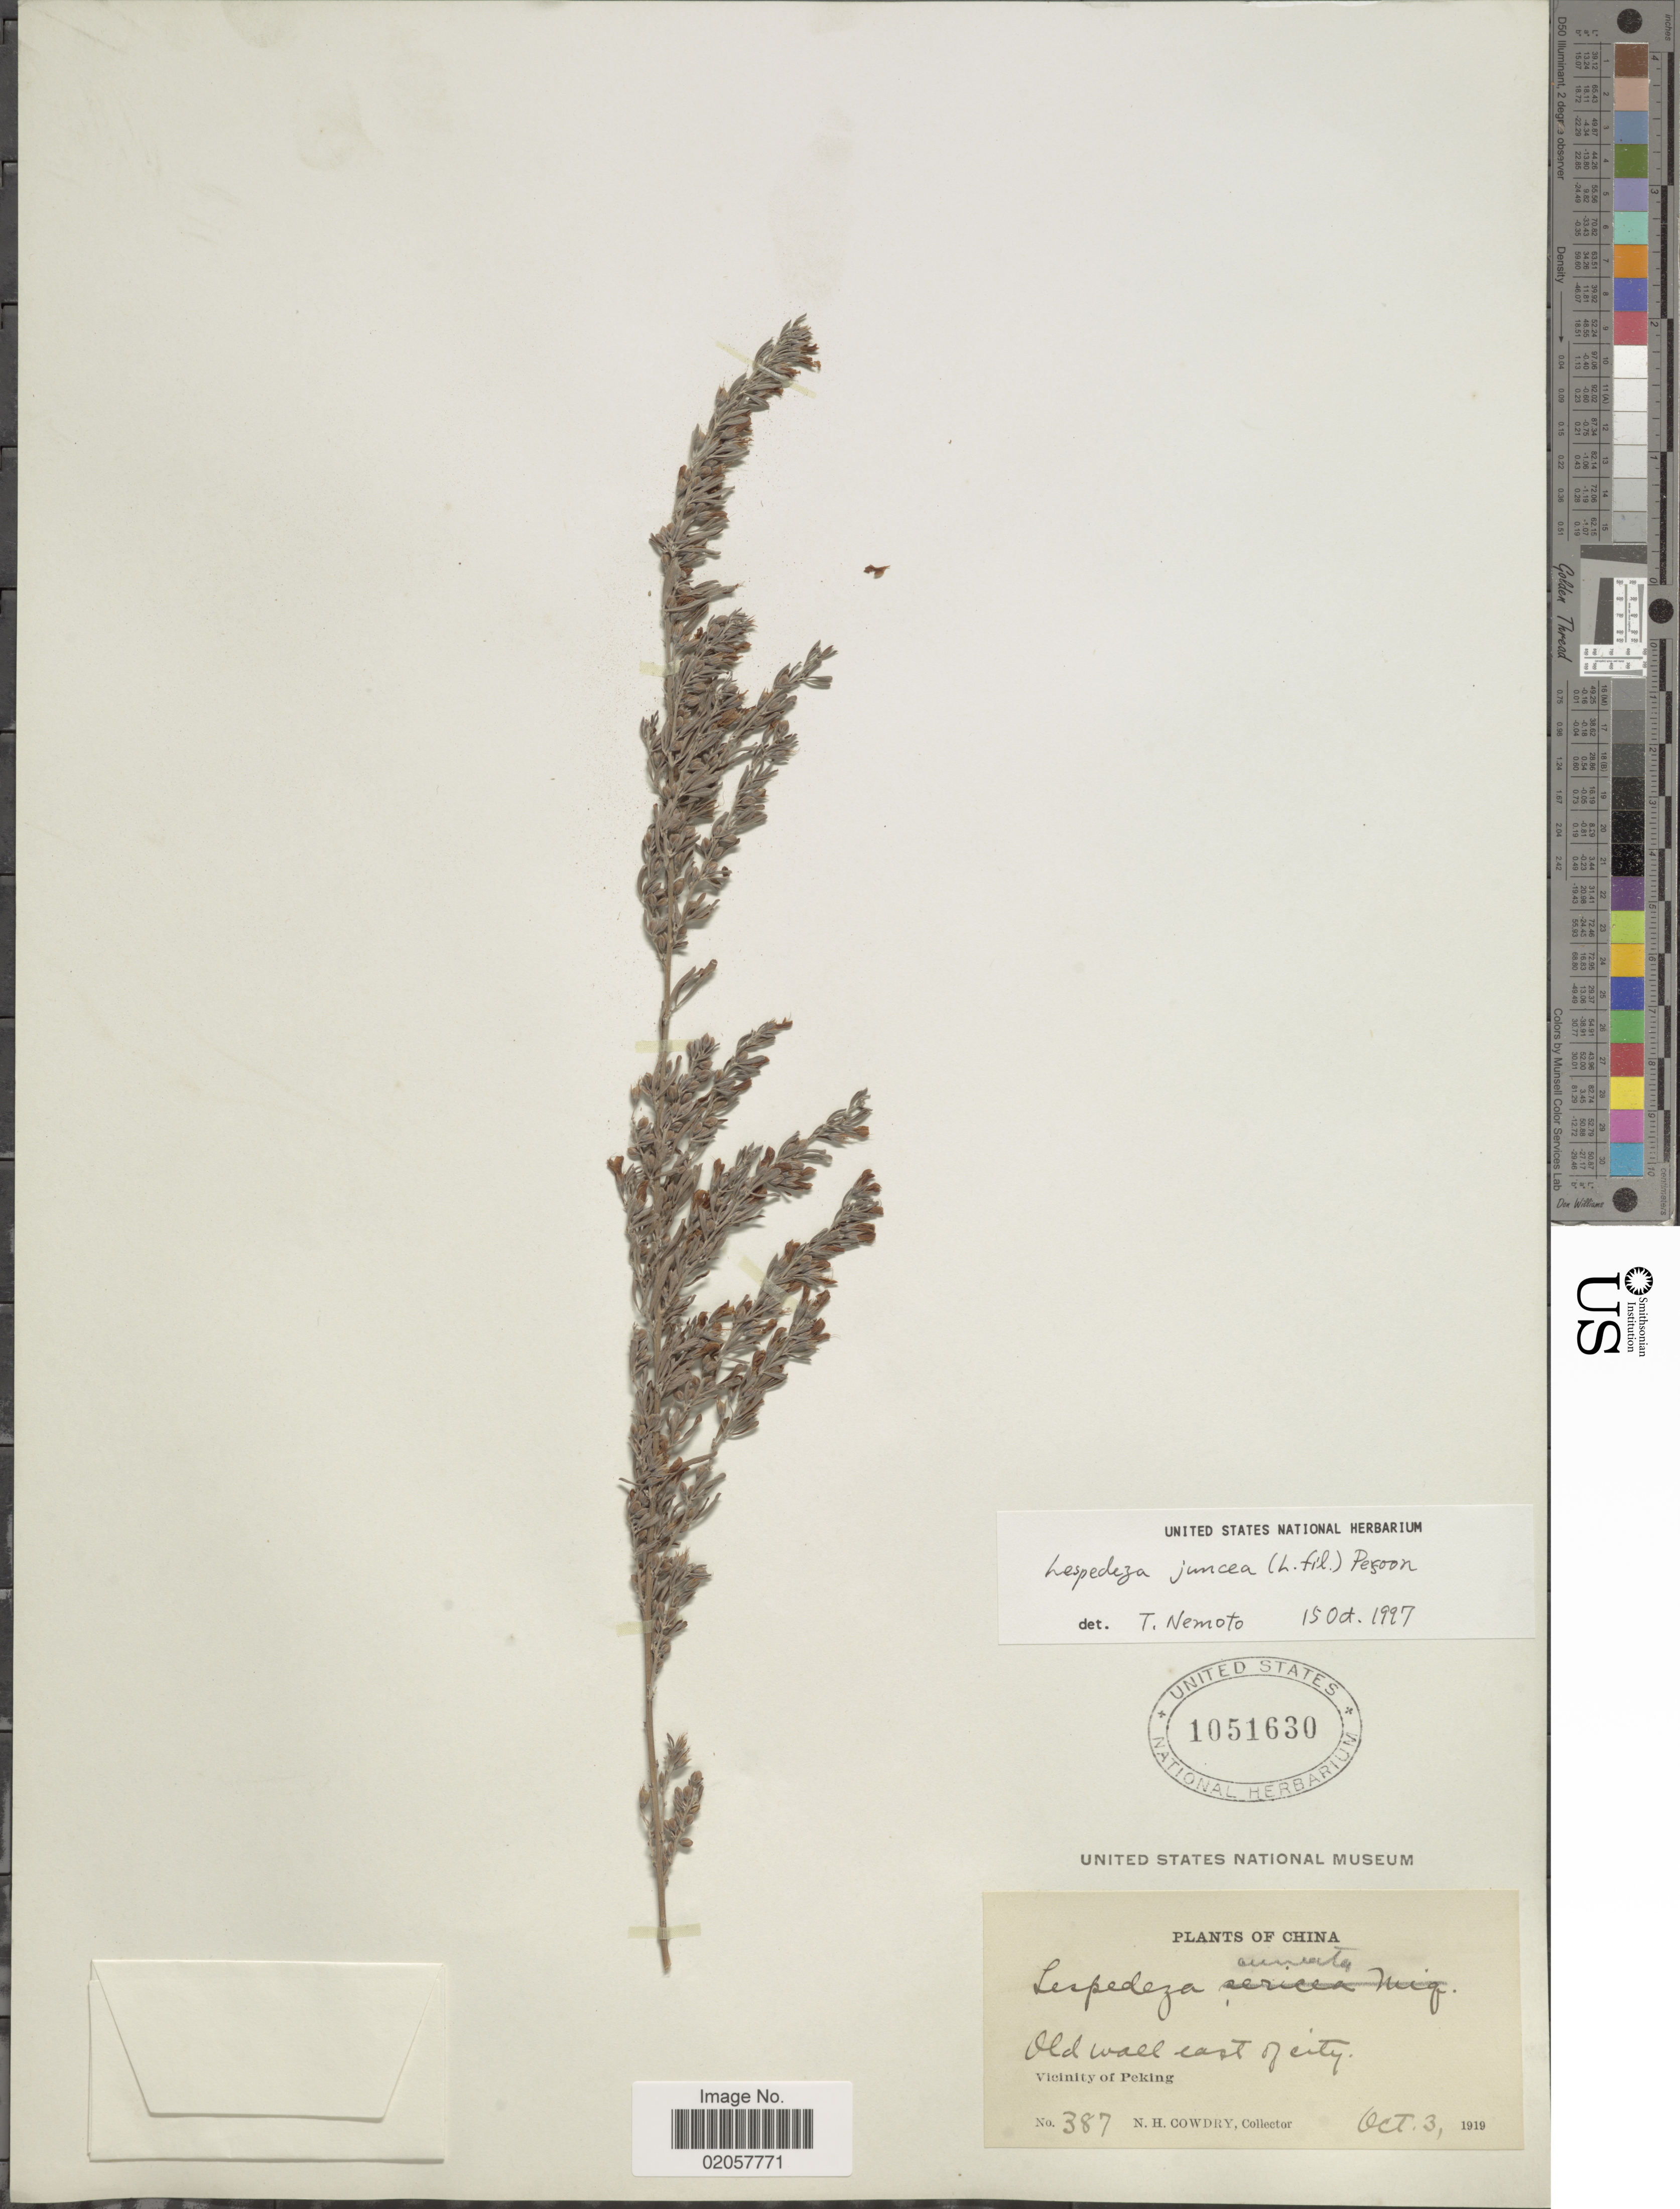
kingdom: Plantae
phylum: Tracheophyta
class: Magnoliopsida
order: Fabales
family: Fabaceae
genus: Lespedeza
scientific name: Lespedeza juncea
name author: (L. f.) Pers.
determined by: Nemoto, T.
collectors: N. H. Cowdry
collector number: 387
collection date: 1919-10-03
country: China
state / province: Beijing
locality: Old wall east of city, vicinity of Peking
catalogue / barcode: US 1051630